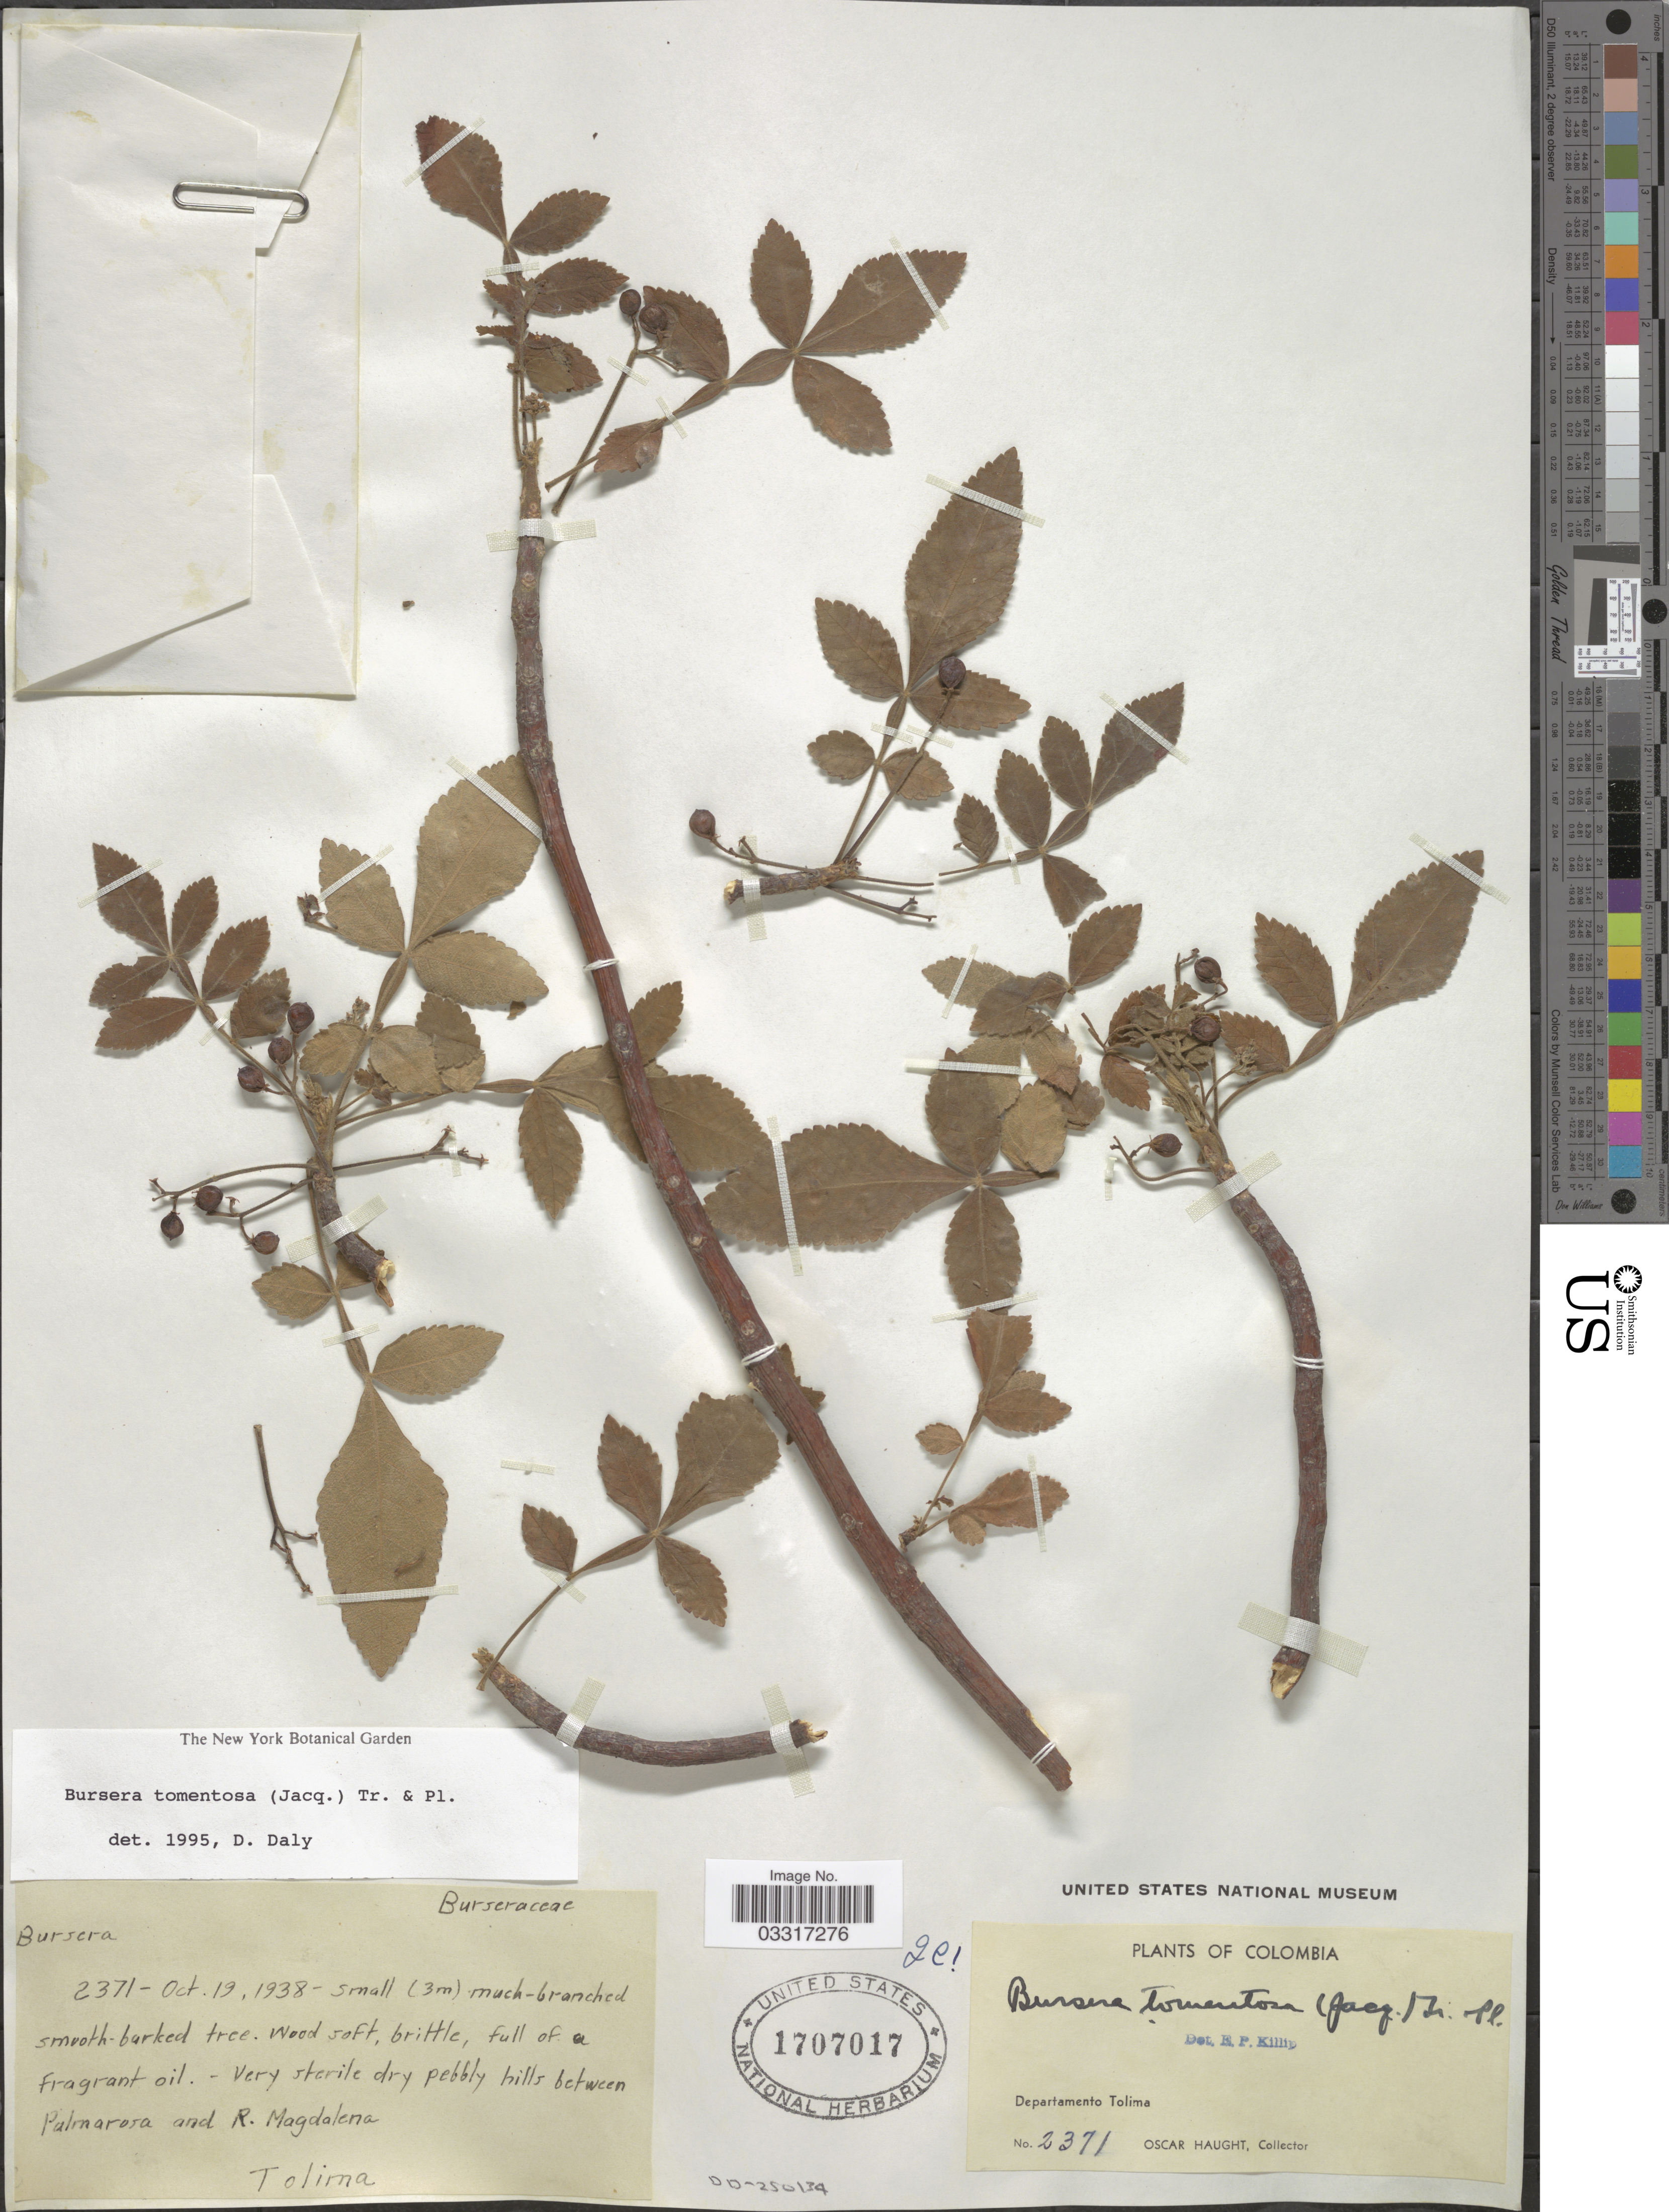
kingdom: Plantae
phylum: Tracheophyta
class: Magnoliopsida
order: Sapindales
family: Burseraceae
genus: Bursera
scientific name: Bursera tomentosa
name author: (Jacq.) Triana & Planch.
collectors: O. L. Haught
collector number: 2371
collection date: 1938-10-19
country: Colombia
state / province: Tolima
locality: Very sterile dry pebbly hills between Palmarosa and R. Magdalena. Departamento Tolima.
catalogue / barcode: US 1707017